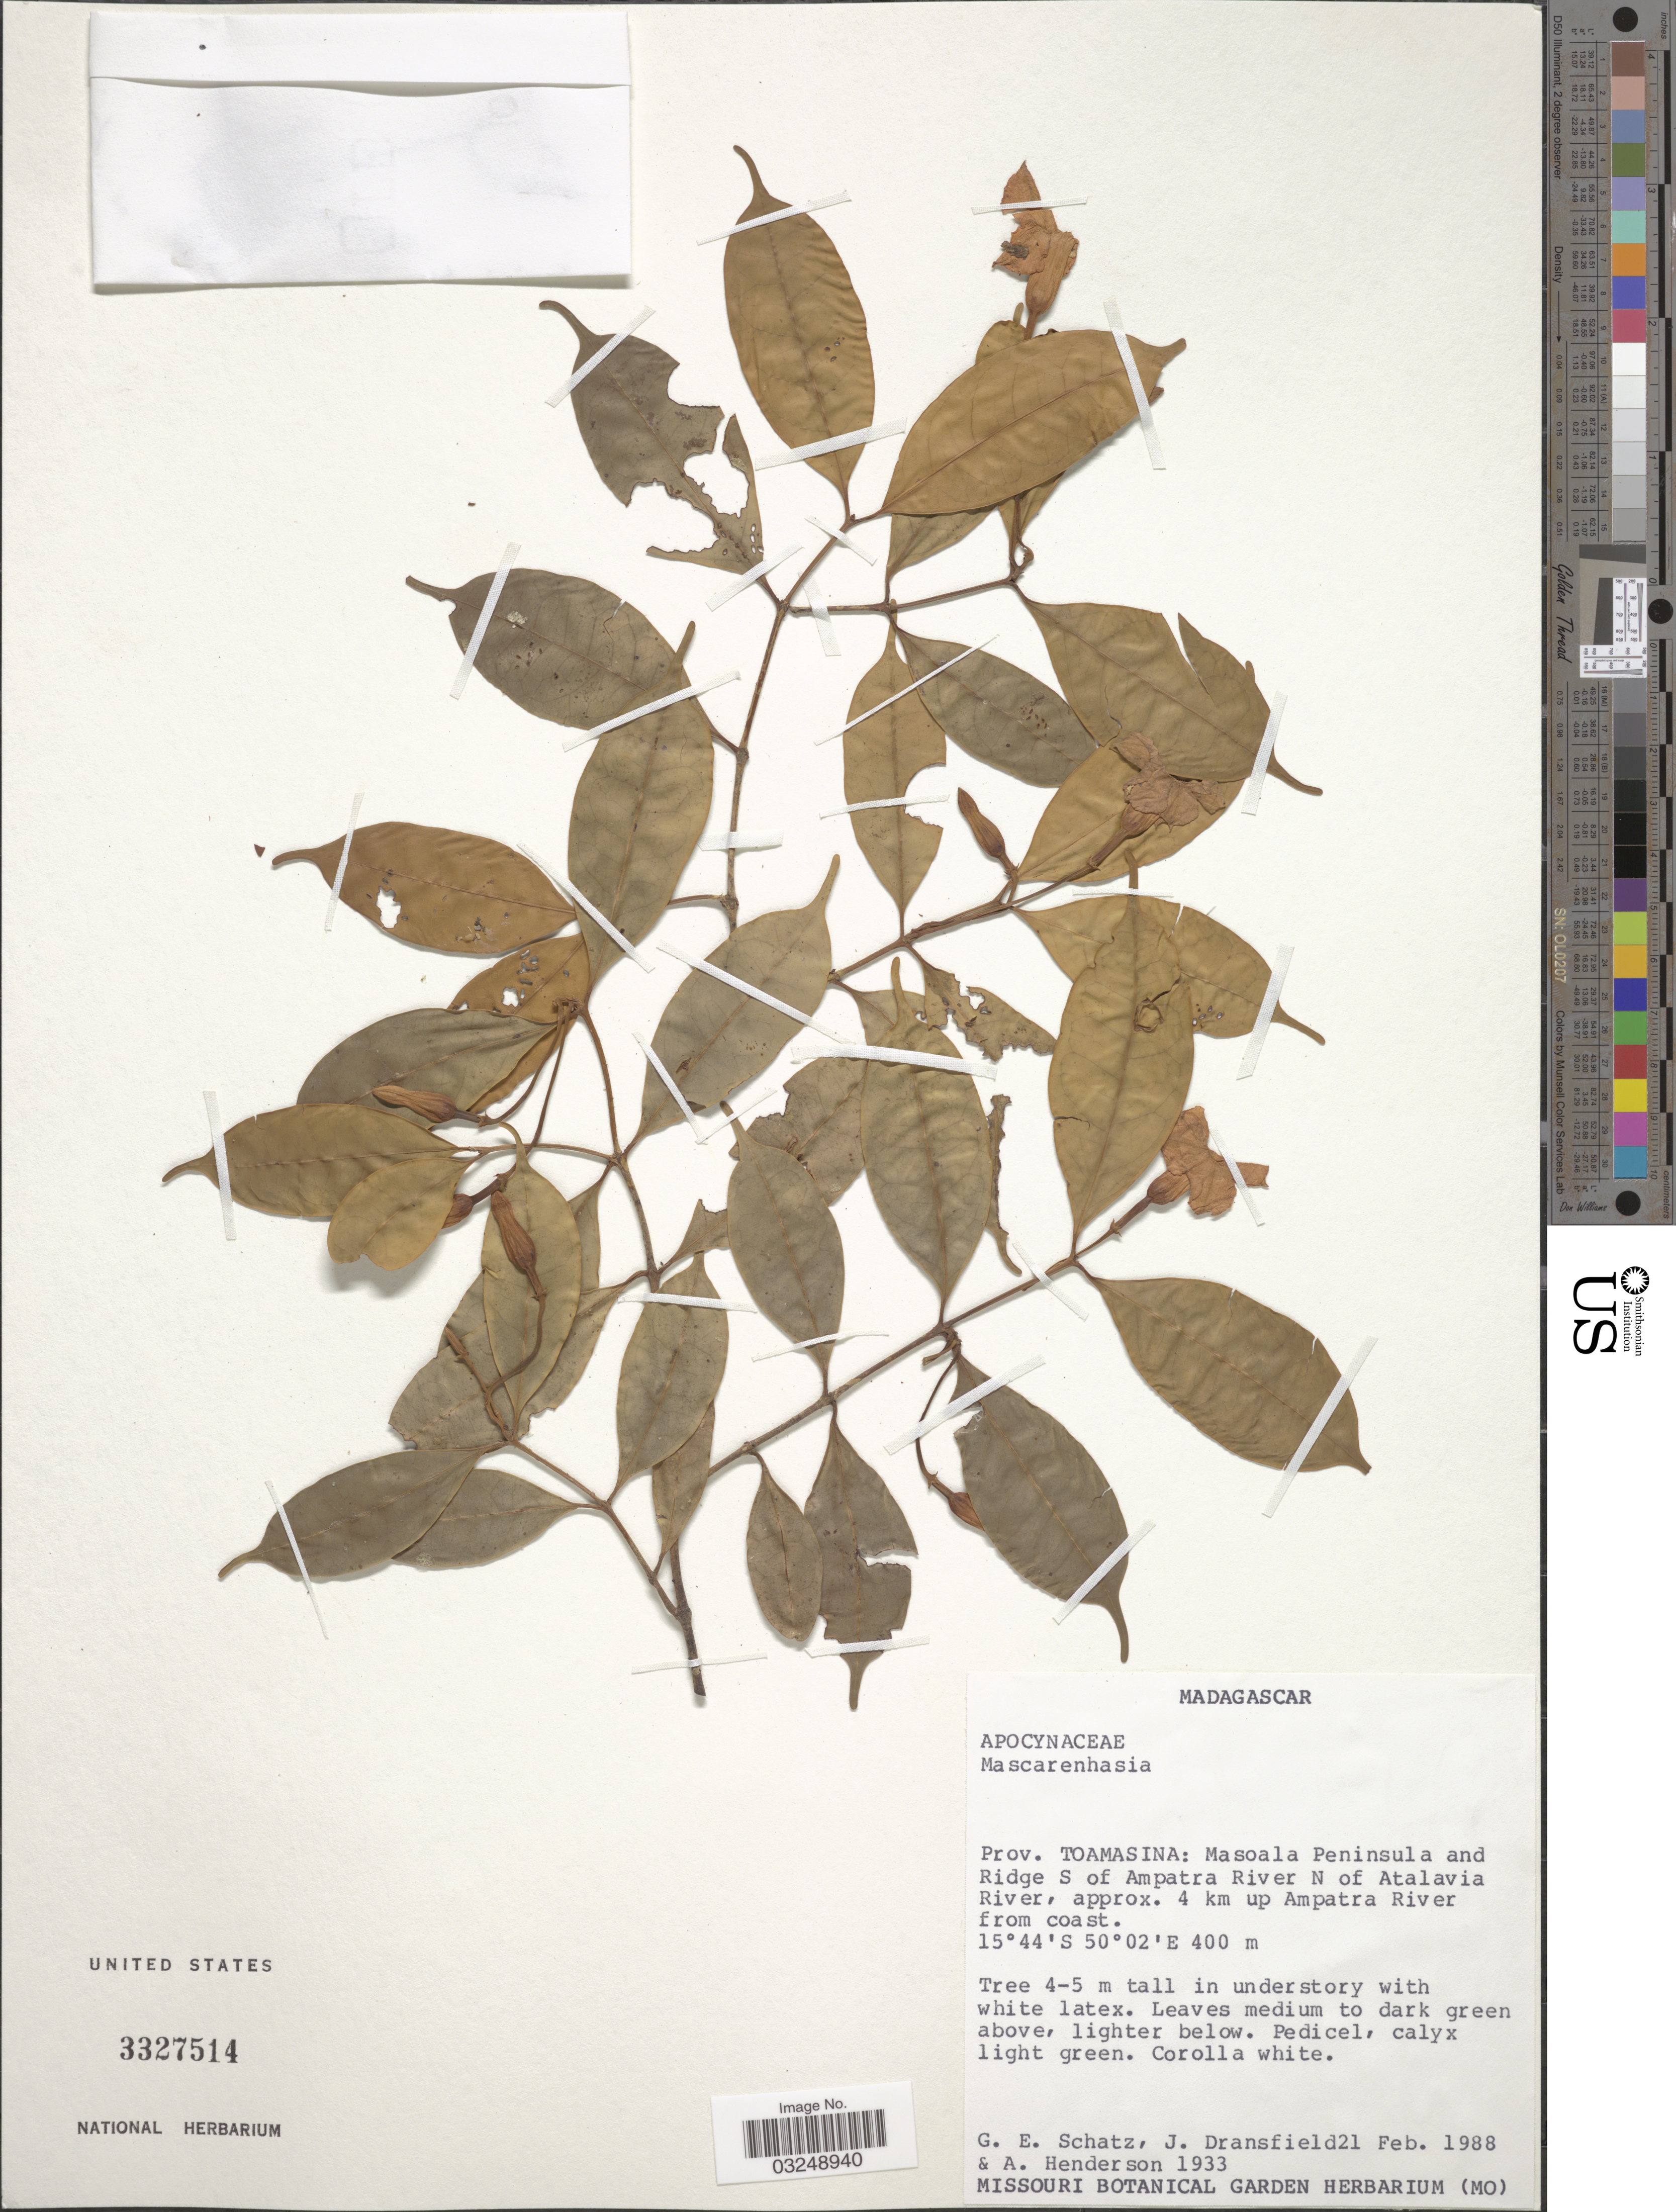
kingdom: Plantae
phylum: Tracheophyta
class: Magnoliopsida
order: Gentianales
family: Apocynaceae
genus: Mascarenhasia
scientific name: Mascarenhasia sp.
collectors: G. Schatz, J. Dransfield & A. Henderson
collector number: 1933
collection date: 1988-02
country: Madagascar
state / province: Analanjirofo / Sava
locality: Masoala Peninsula and Ridge S of Ampatra River N of Atalavia River, approx. 4 km up Ampatra River from coast.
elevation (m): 400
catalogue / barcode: US 3327514